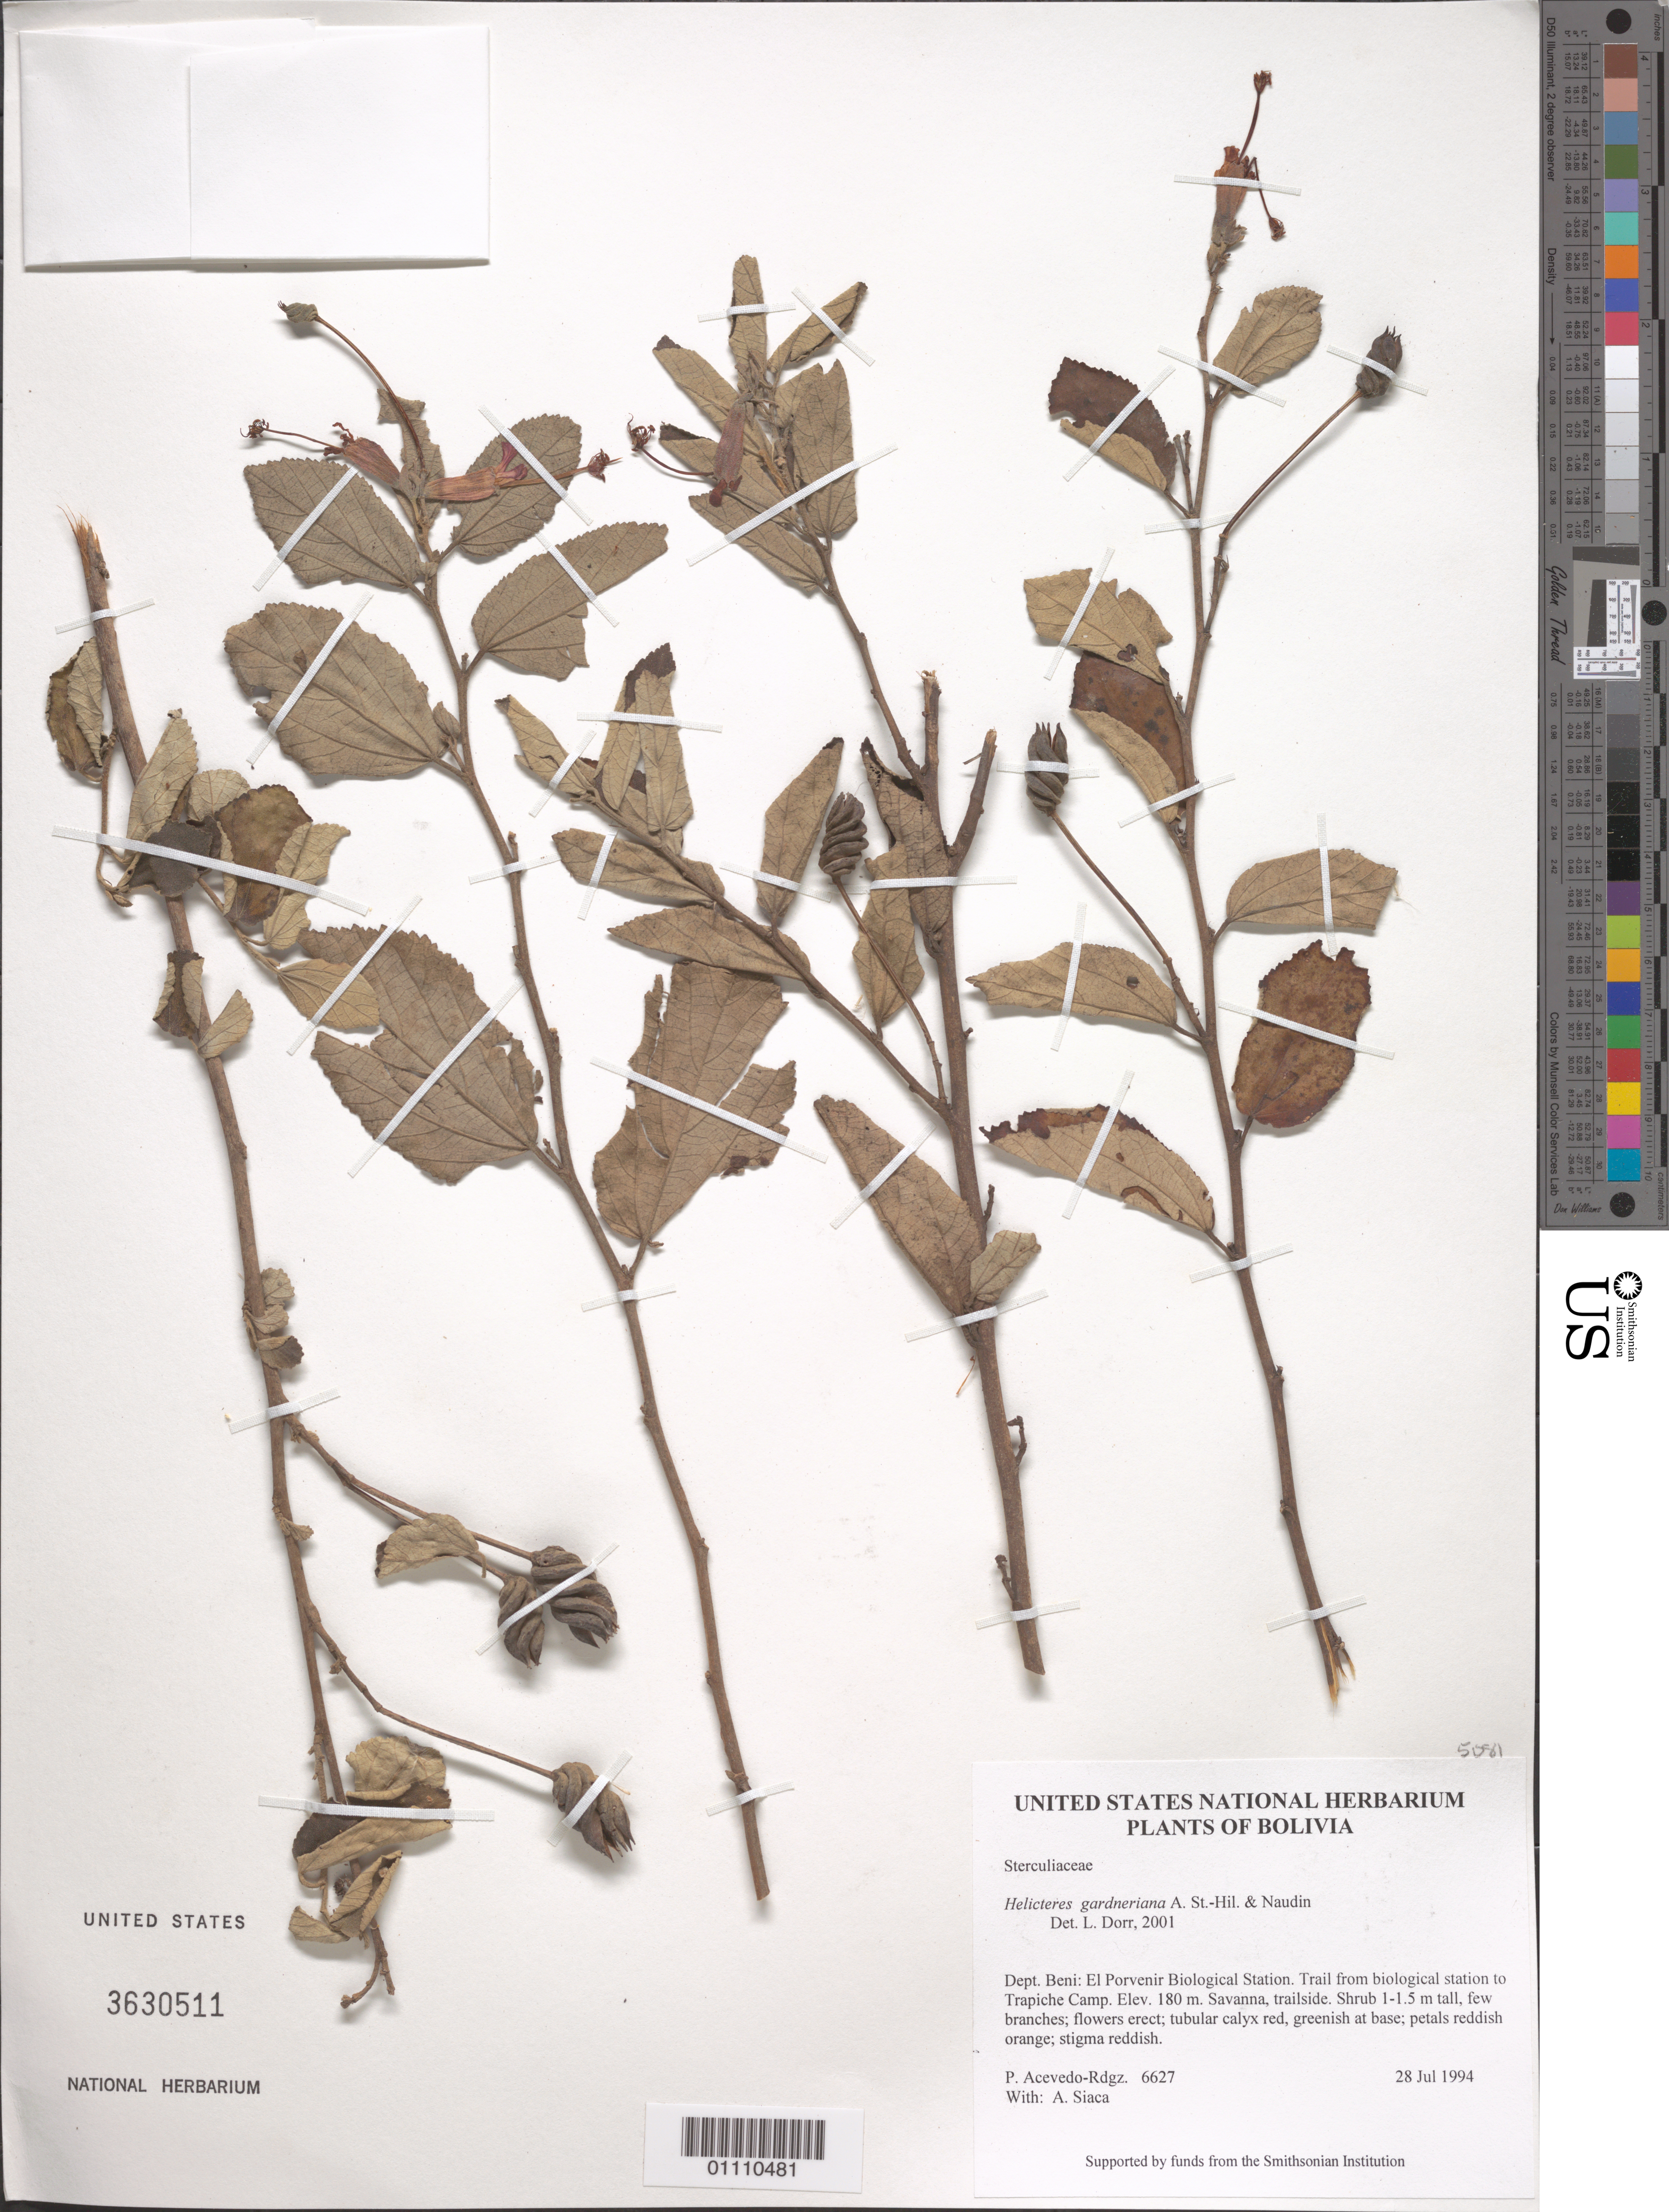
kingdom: Plantae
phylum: Tracheophyta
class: Magnoliopsida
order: Malvales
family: Malvaceae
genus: Helicteres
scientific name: Helicteres gardneriana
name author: A. St.-Hil. & Naudin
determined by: Dorr, L. J., (BOT), Smithsonian Institution - National Museum of Natural History (UNITED STATES)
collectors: P. Acevedo-Rodr. & A. Siaca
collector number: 6627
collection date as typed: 28 Jul 1994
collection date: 1994-07-28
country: Bolivia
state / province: Beni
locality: Dept. Beni: El Porvenir Biological Station. Trail from biological station to Trapiche Camp.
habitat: Savanna, trailside.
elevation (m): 180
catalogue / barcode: US 3630511